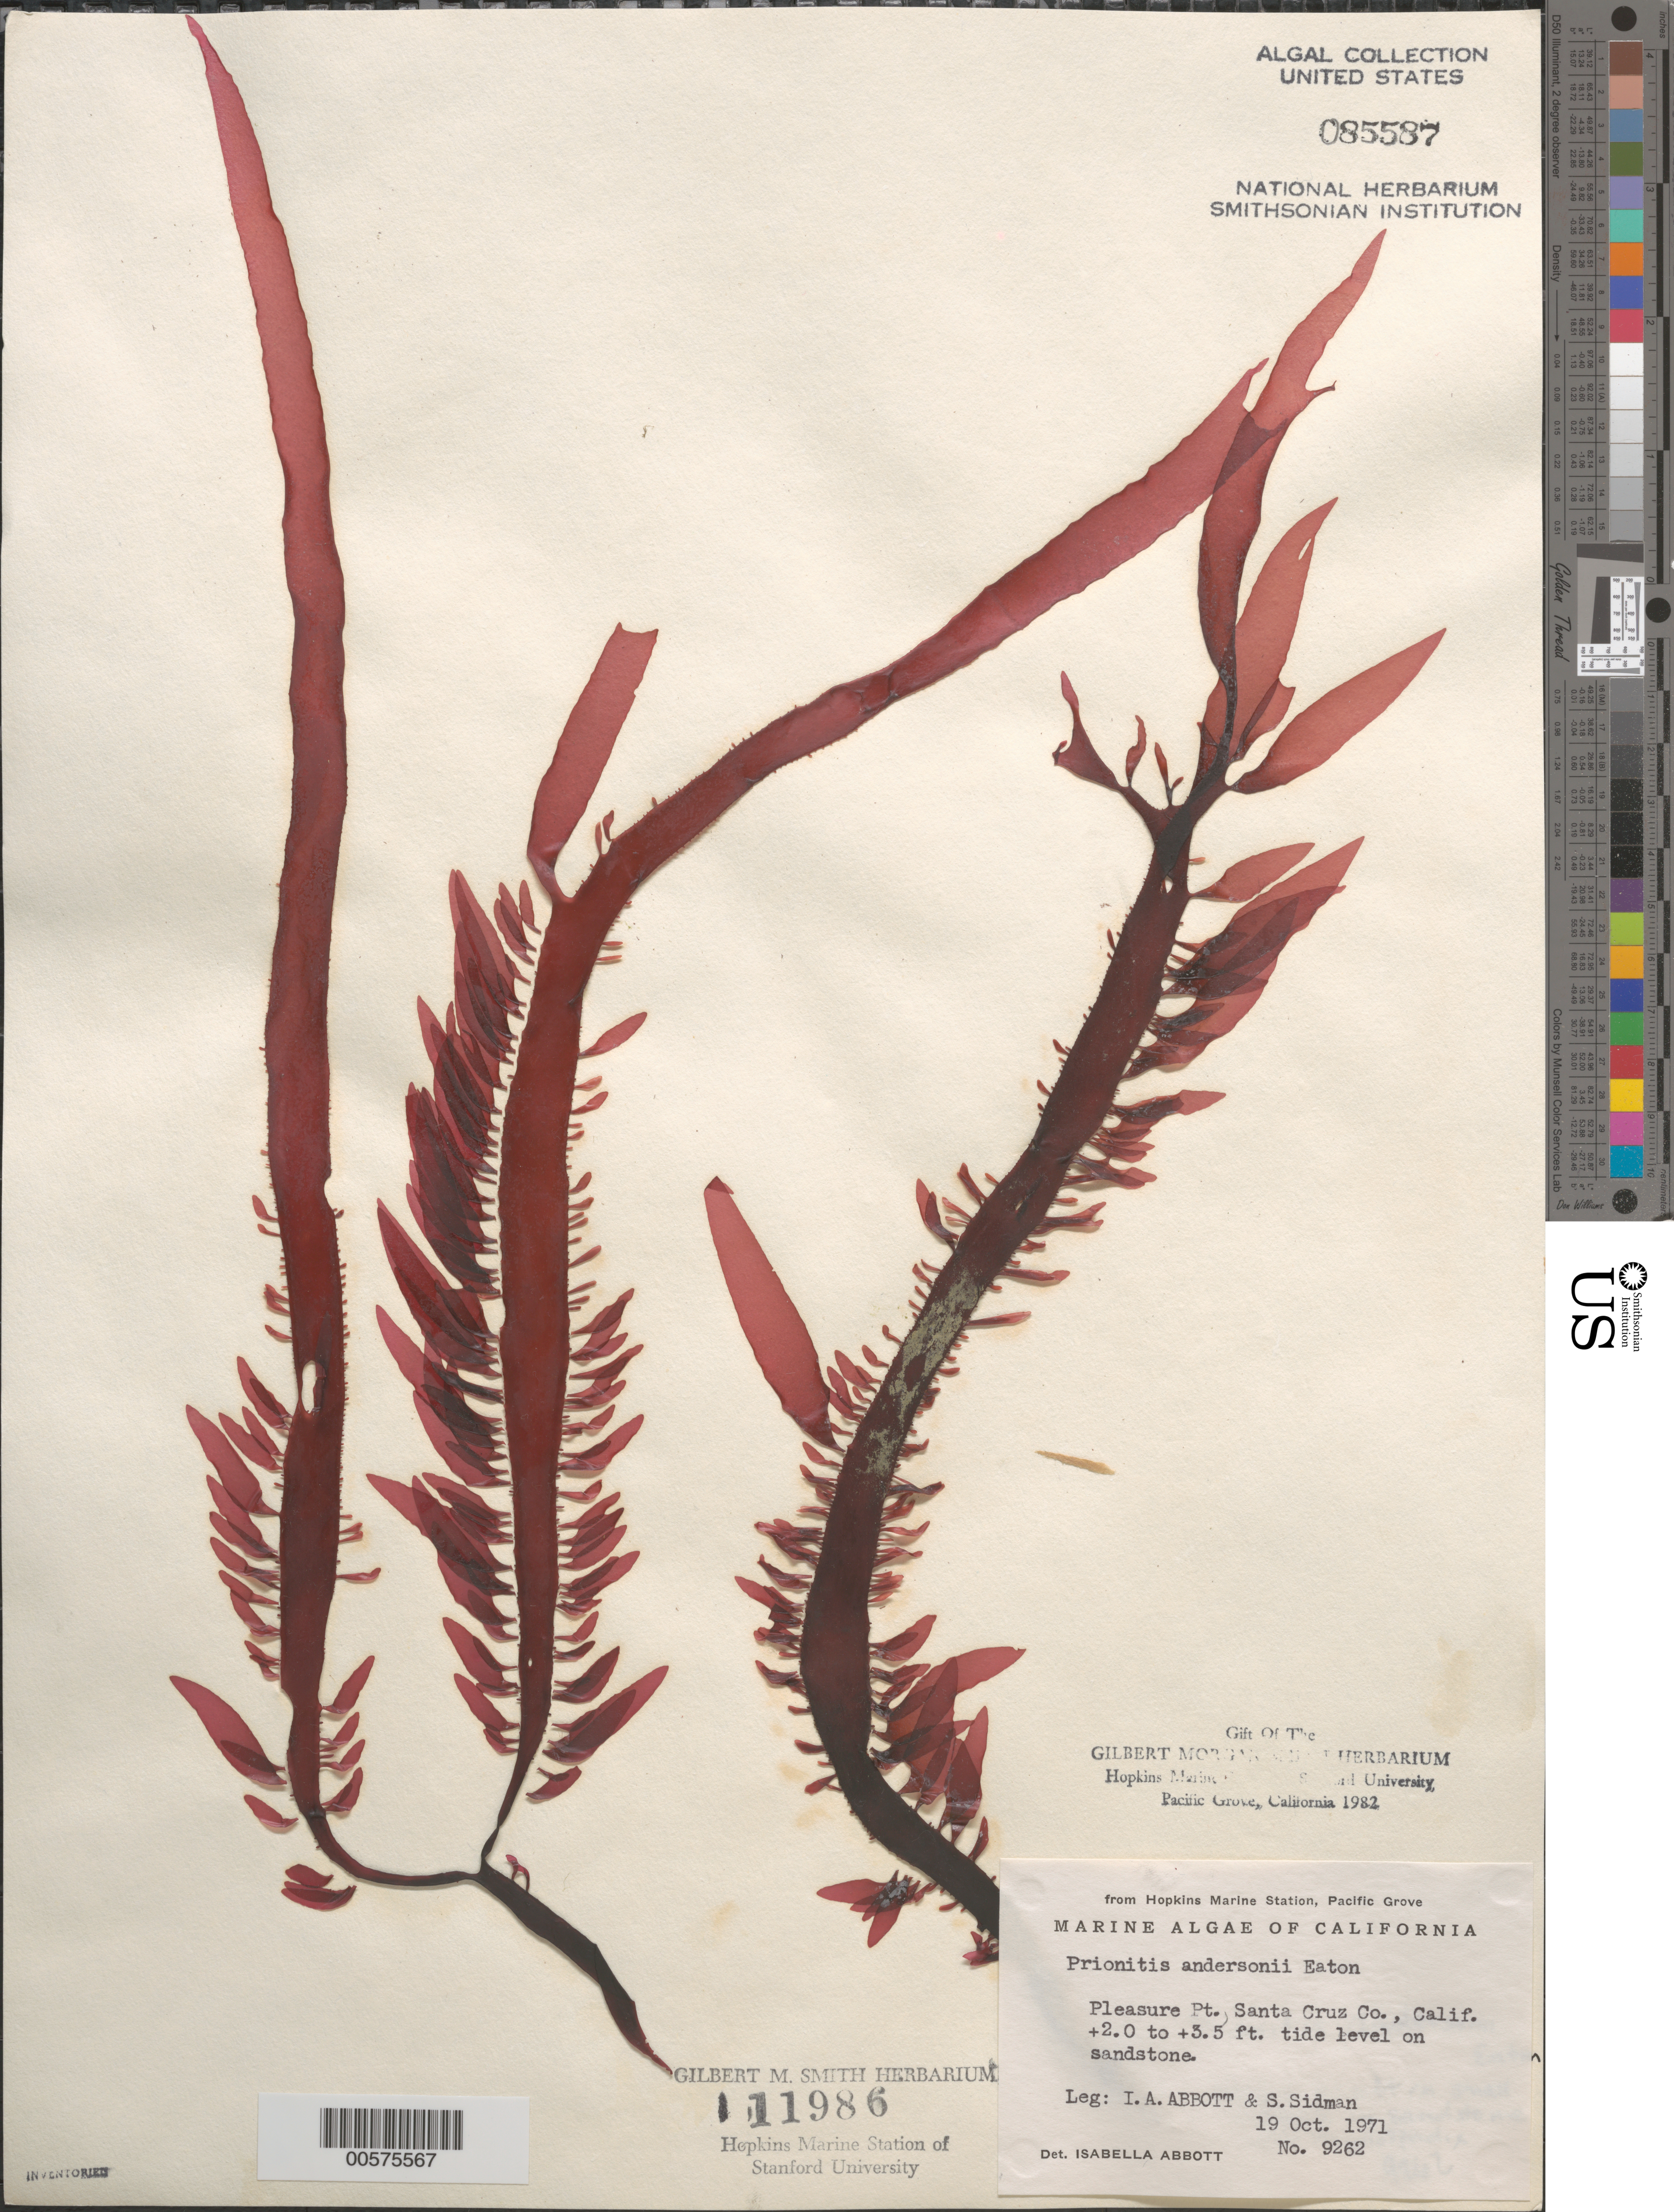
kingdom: Plantae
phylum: Rhodophyta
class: Florideophyceae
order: Cryptonemiales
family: Cryptonemiaceae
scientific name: Prionitis sternbergii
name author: (C. Agardh) J. Agardh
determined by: Algae name updating Project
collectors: I. A. Abbott & S. Sidman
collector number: IAA 9262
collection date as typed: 19 Oct 1971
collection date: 1971-10-19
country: United States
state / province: California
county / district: Santa Cruz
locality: Pleasure Point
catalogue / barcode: US 85587